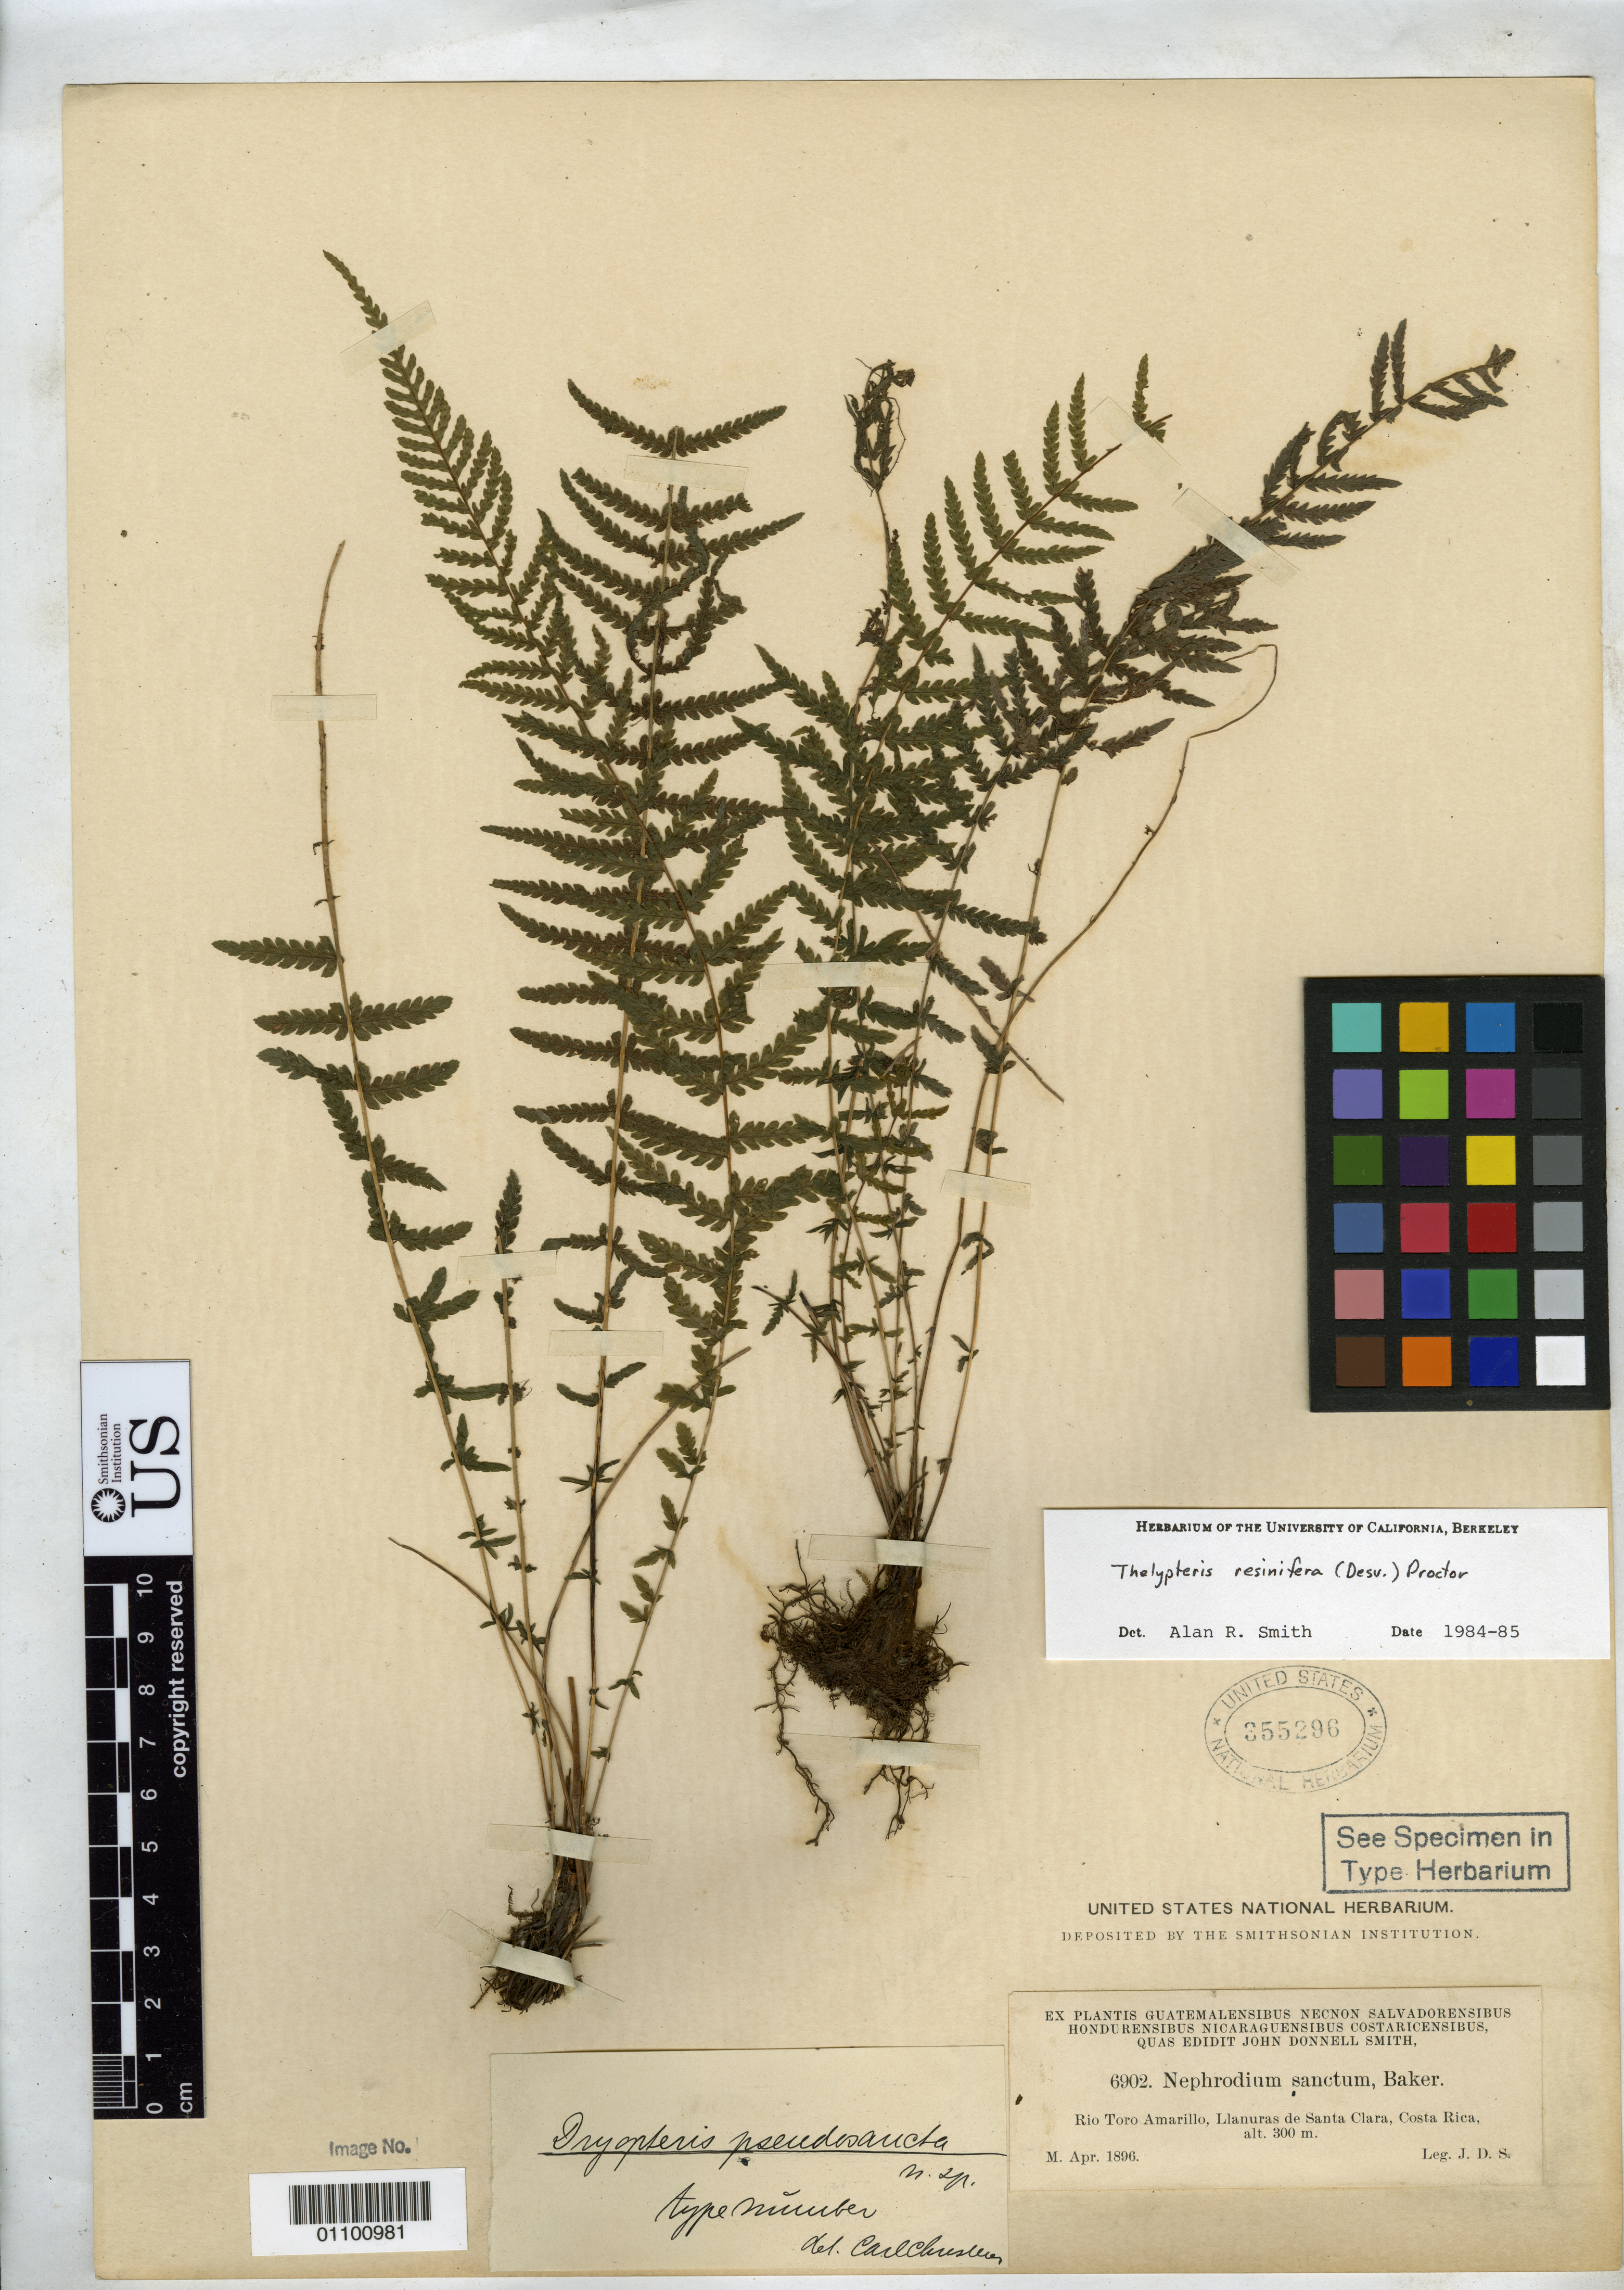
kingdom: Plantae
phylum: Tracheophyta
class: Polypodiopsida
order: Polypodiales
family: Dryopteridaceae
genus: Dryopteris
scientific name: Dryopteris pseudosancta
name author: C. Chr.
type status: Isotype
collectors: J. Donnell Smith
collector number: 6902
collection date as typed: Apr 1896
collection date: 1896-04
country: Costa Rica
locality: Rio Toro Amarillo, Llanuras de Santa Clara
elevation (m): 300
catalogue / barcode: US 355296